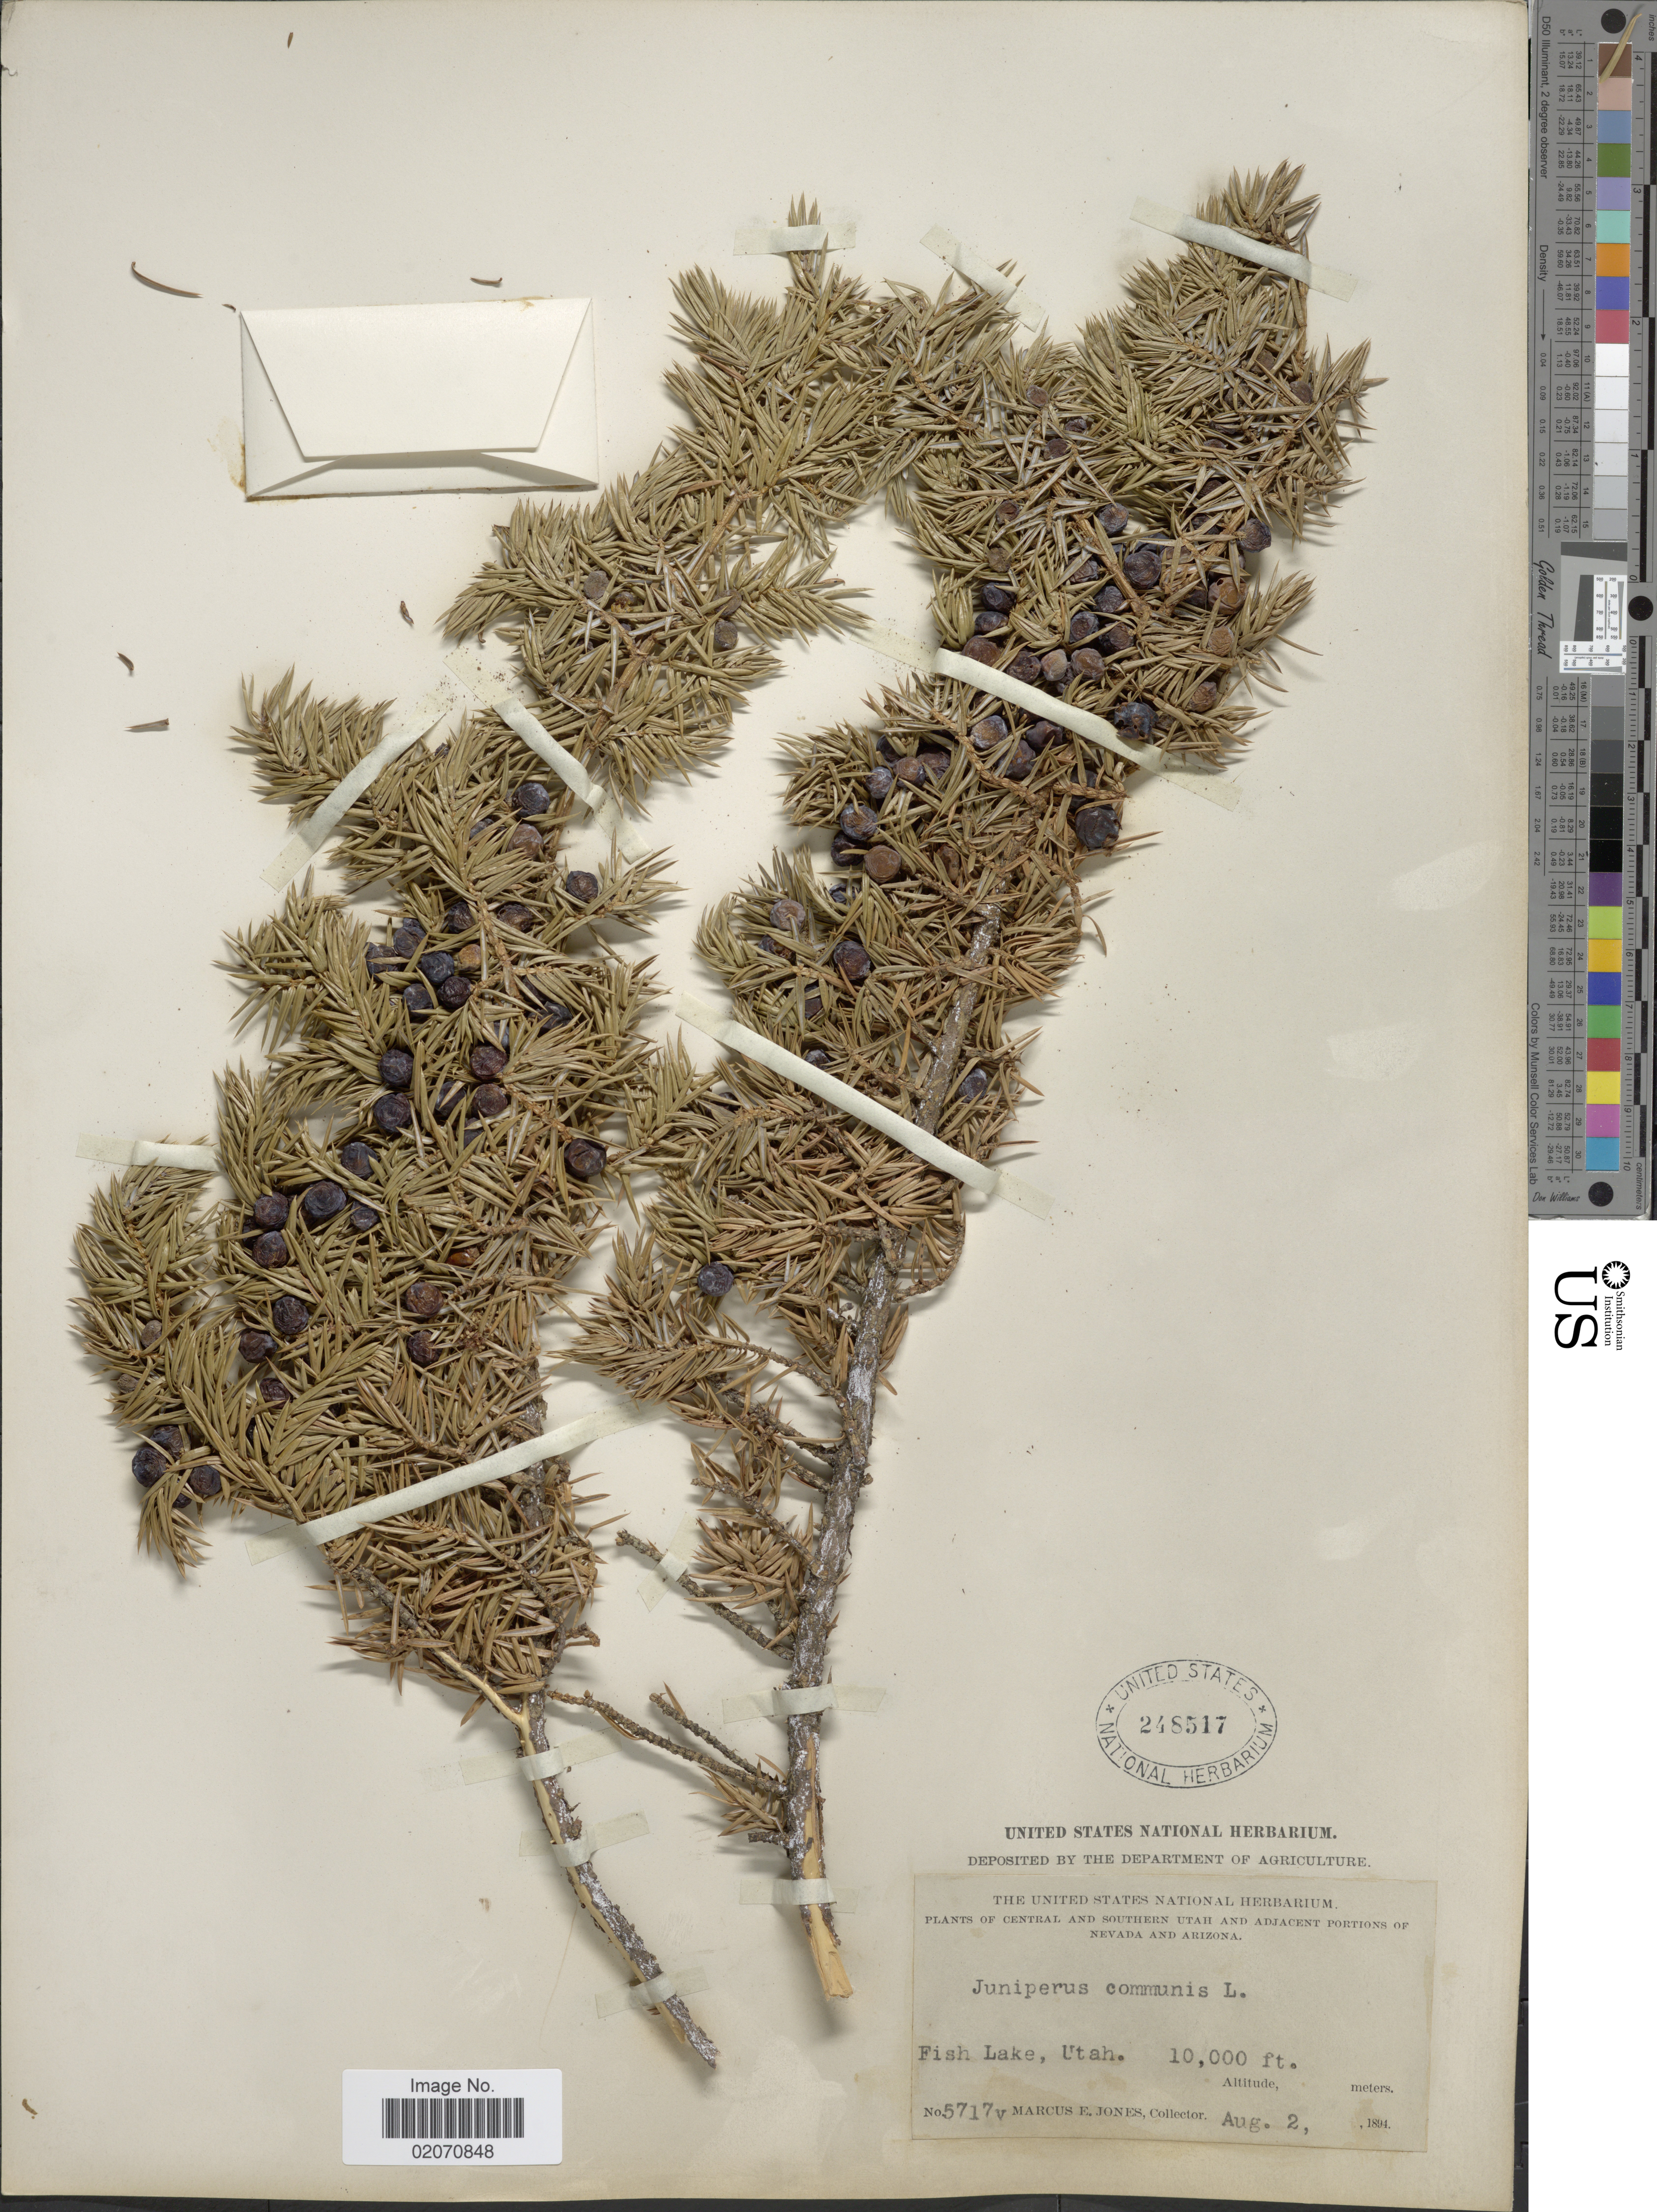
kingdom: Plantae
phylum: Tracheophyta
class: Pinopsida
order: Pinales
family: Cupressaceae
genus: Juniperus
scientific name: Juniperus communis subsp. nana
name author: (Willd.) Syme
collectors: M. E. Jones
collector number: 5717v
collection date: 1894-08-02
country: United States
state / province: Utah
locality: Fish Lake, Central and Southern Utah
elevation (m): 3048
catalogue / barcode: US 248517